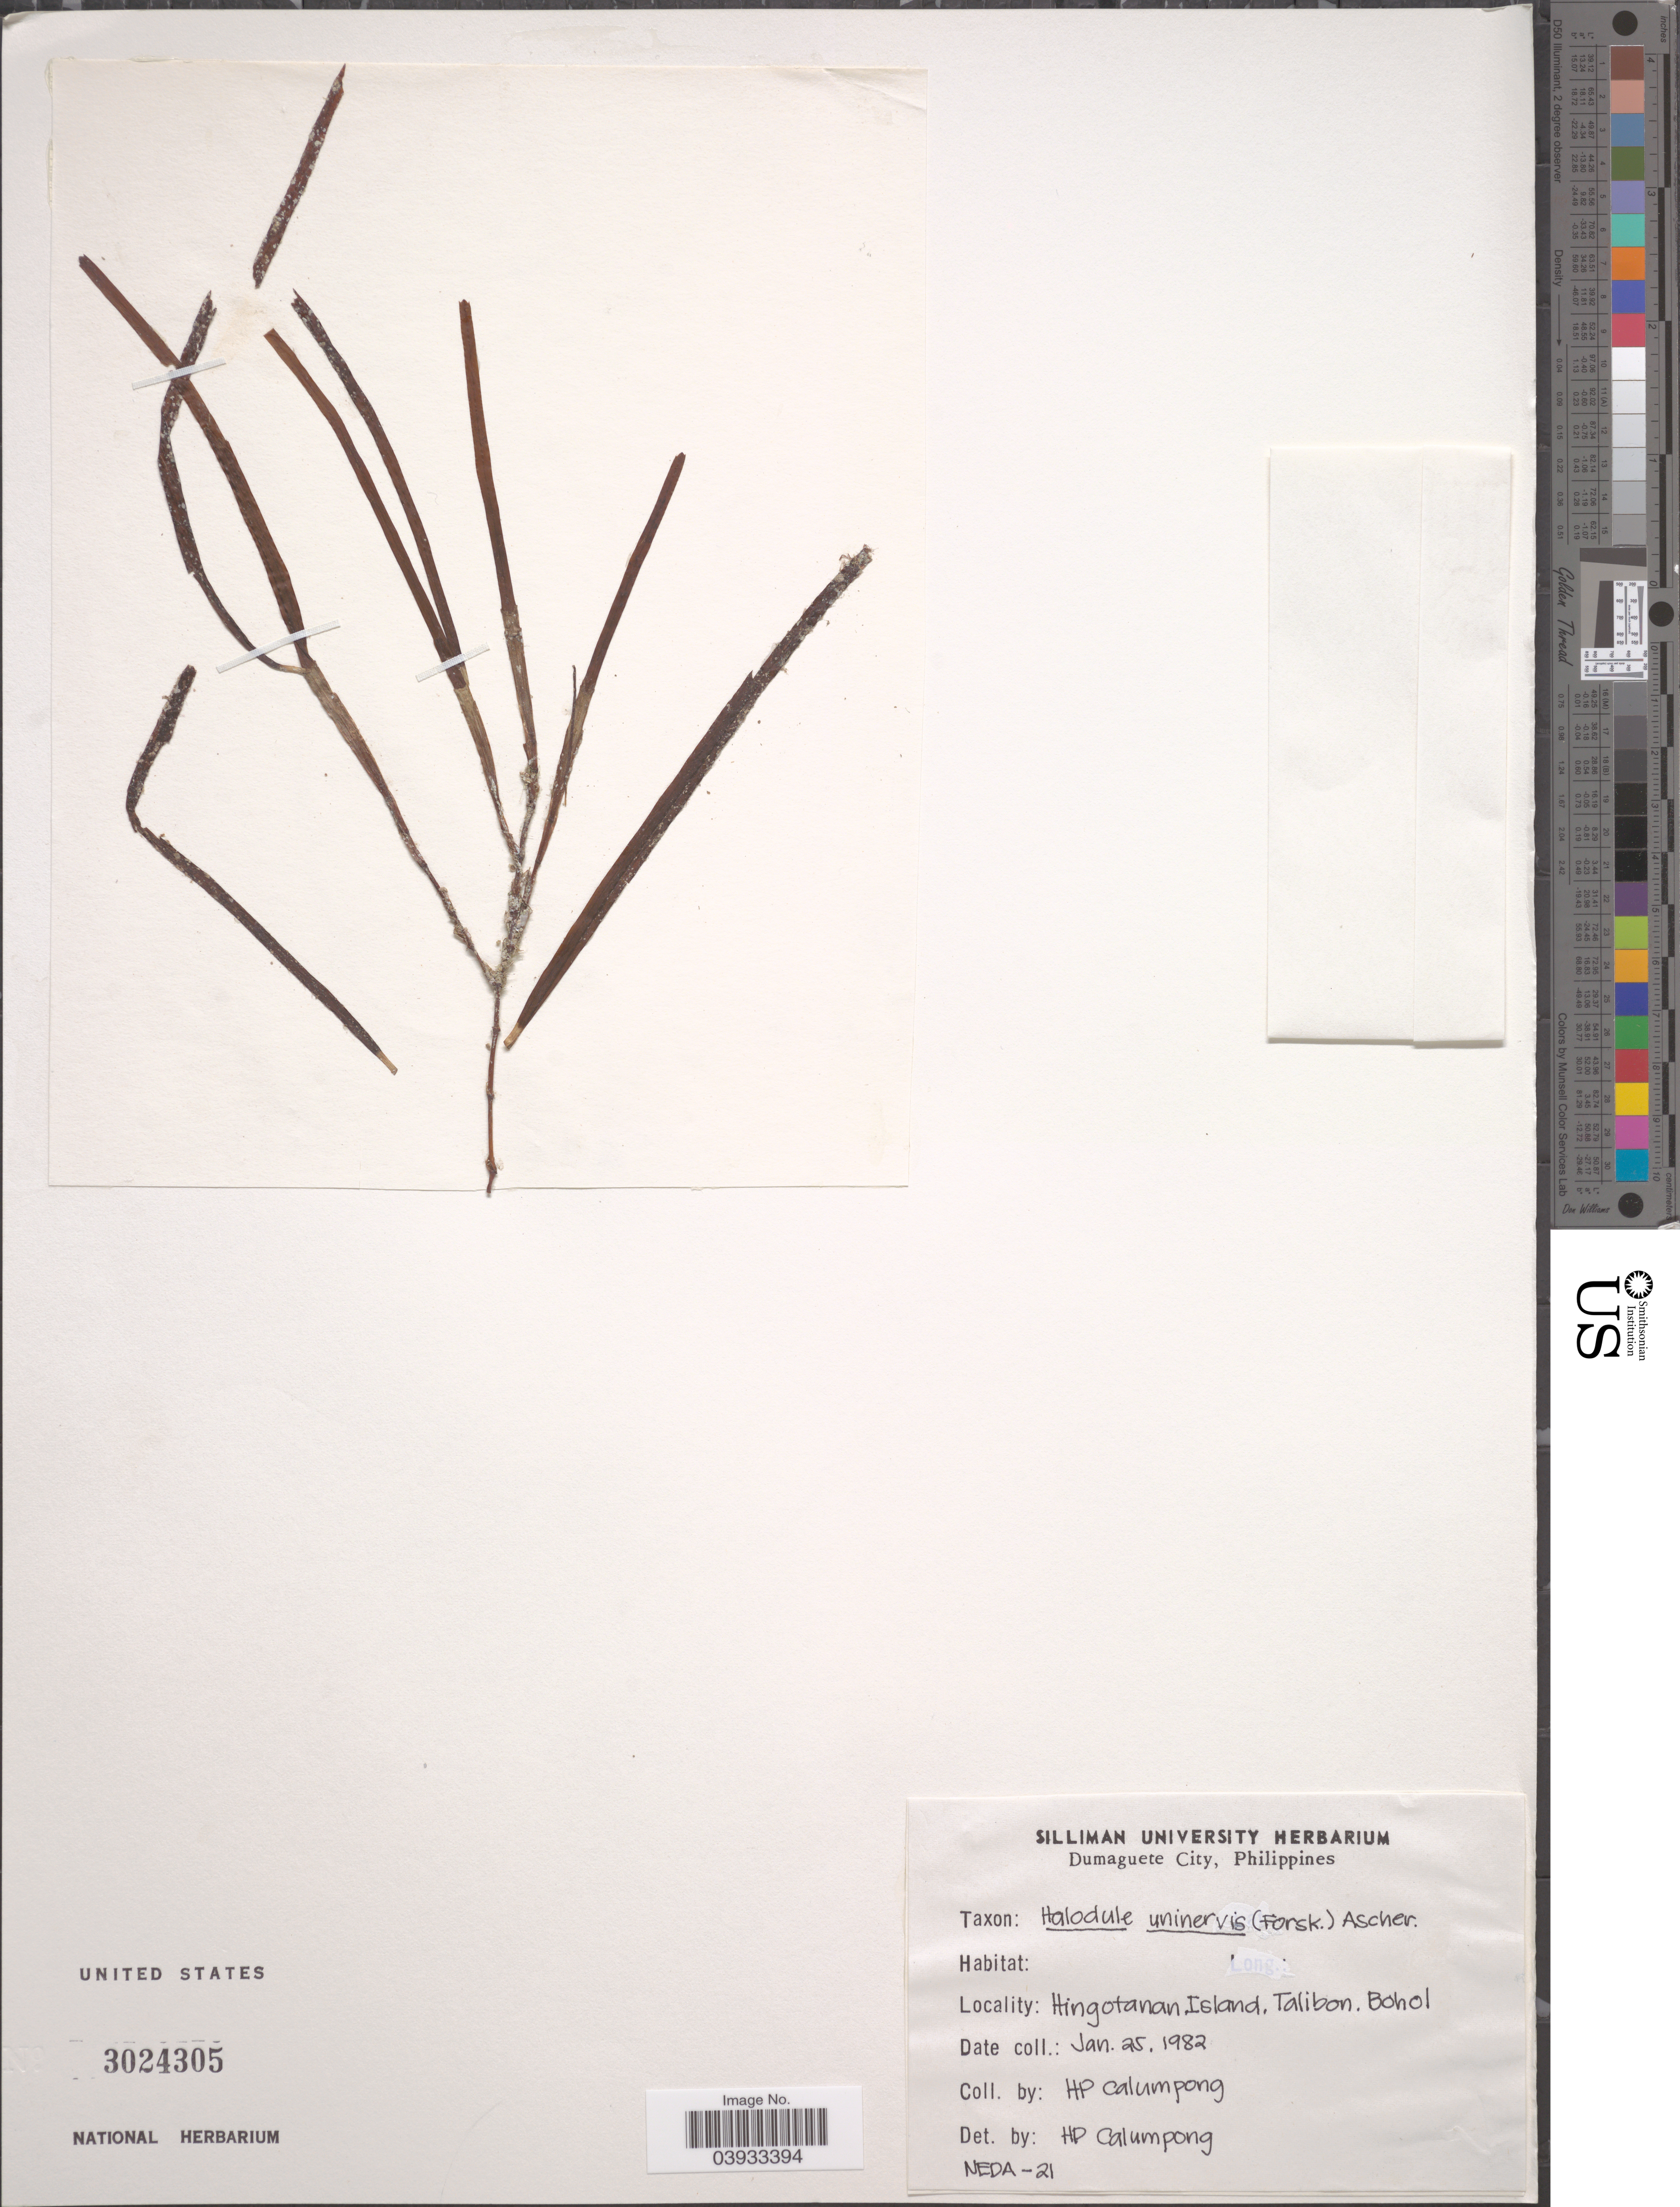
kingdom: Plantae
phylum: Tracheophyta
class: Liliopsida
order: Alismatales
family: Cymodoceaceae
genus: Halodule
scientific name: Halodule uninervis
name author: (Forssk.) Asch.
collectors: H. Calumpong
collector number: NEDA-21?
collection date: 1982-01-25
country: Philippines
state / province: Central Visayas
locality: Hingotanan Island, Talibon, Bohol.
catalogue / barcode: US 3024305